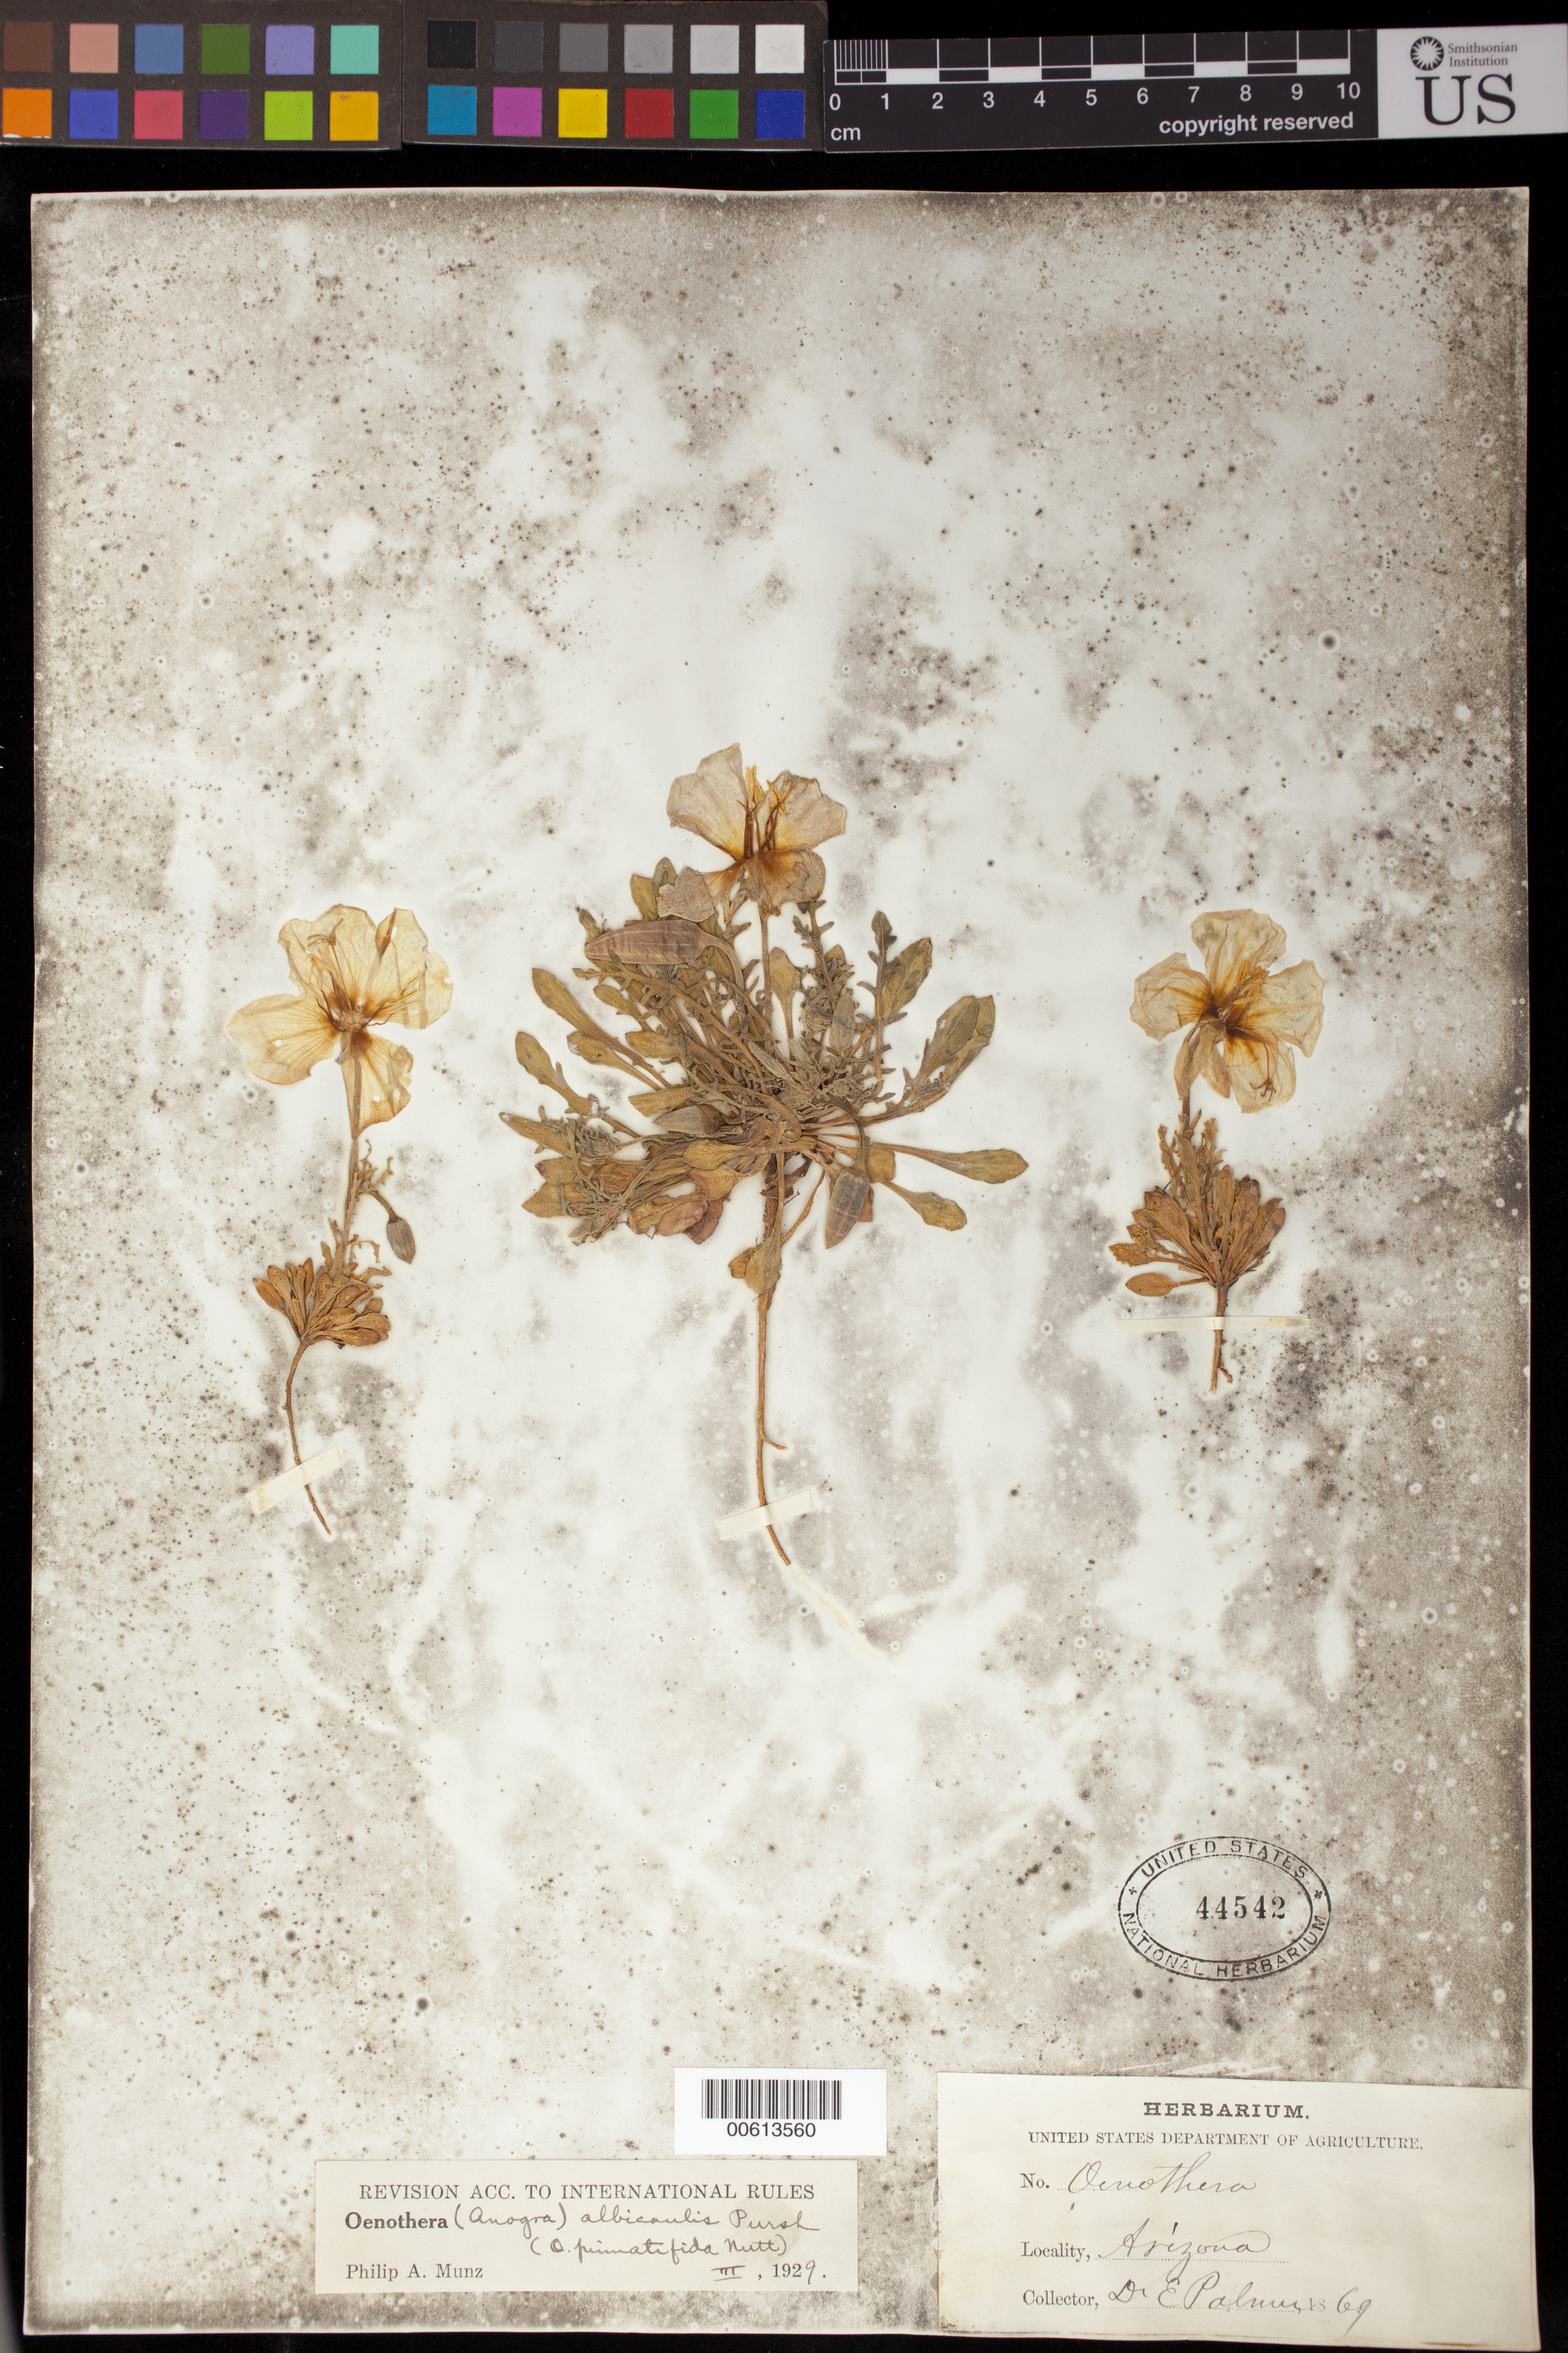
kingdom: Plantae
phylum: Tracheophyta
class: Magnoliopsida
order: Myrtales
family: Onagraceae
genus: Oenothera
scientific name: Oenothera albicaulis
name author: Pursh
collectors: E. Palmer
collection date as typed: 1869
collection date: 1869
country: United States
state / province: Arizona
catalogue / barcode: US 44542